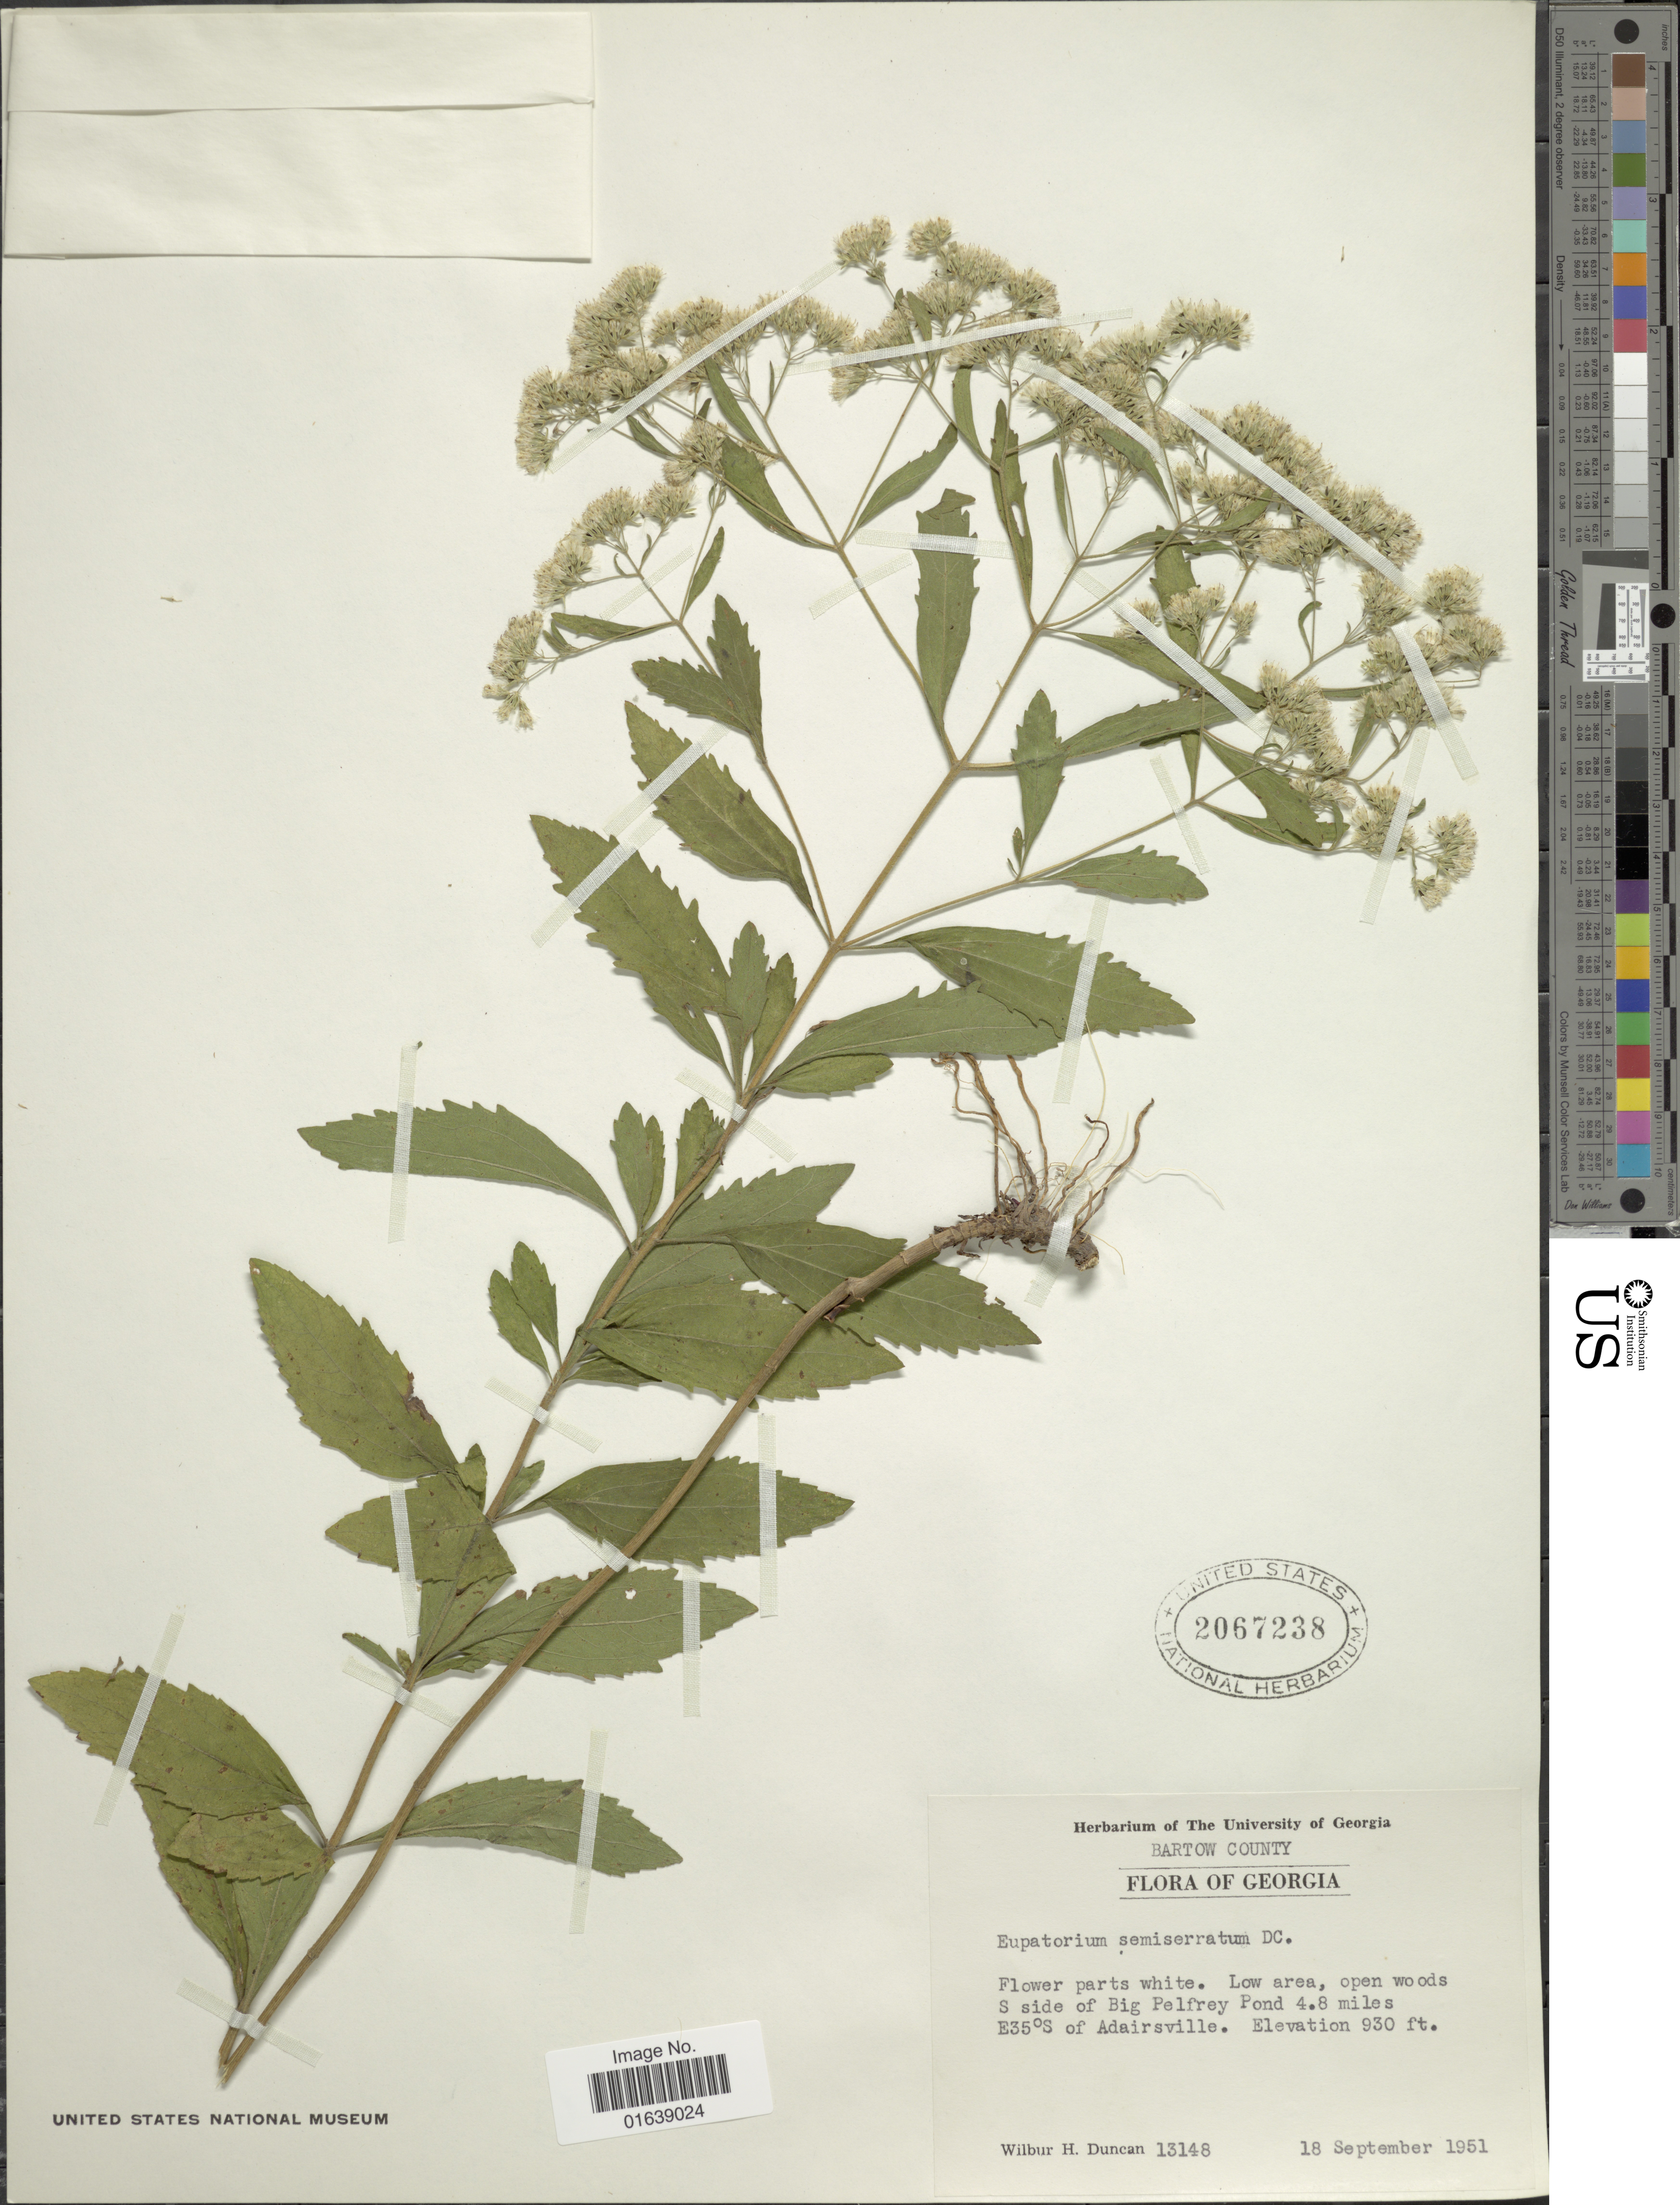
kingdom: Plantae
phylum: Tracheophyta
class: Magnoliopsida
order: Asterales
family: Asteraceae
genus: Eupatorium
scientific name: Eupatorium cuneifolium var. semiserratum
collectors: W. H. Duncan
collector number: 13148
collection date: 1951-09-18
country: United States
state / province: Georgia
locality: Georgia. Low area, open woods S side of big Pefrey Pond 4.8 miles E35S of Adairsville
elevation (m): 283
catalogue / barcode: US 2067238